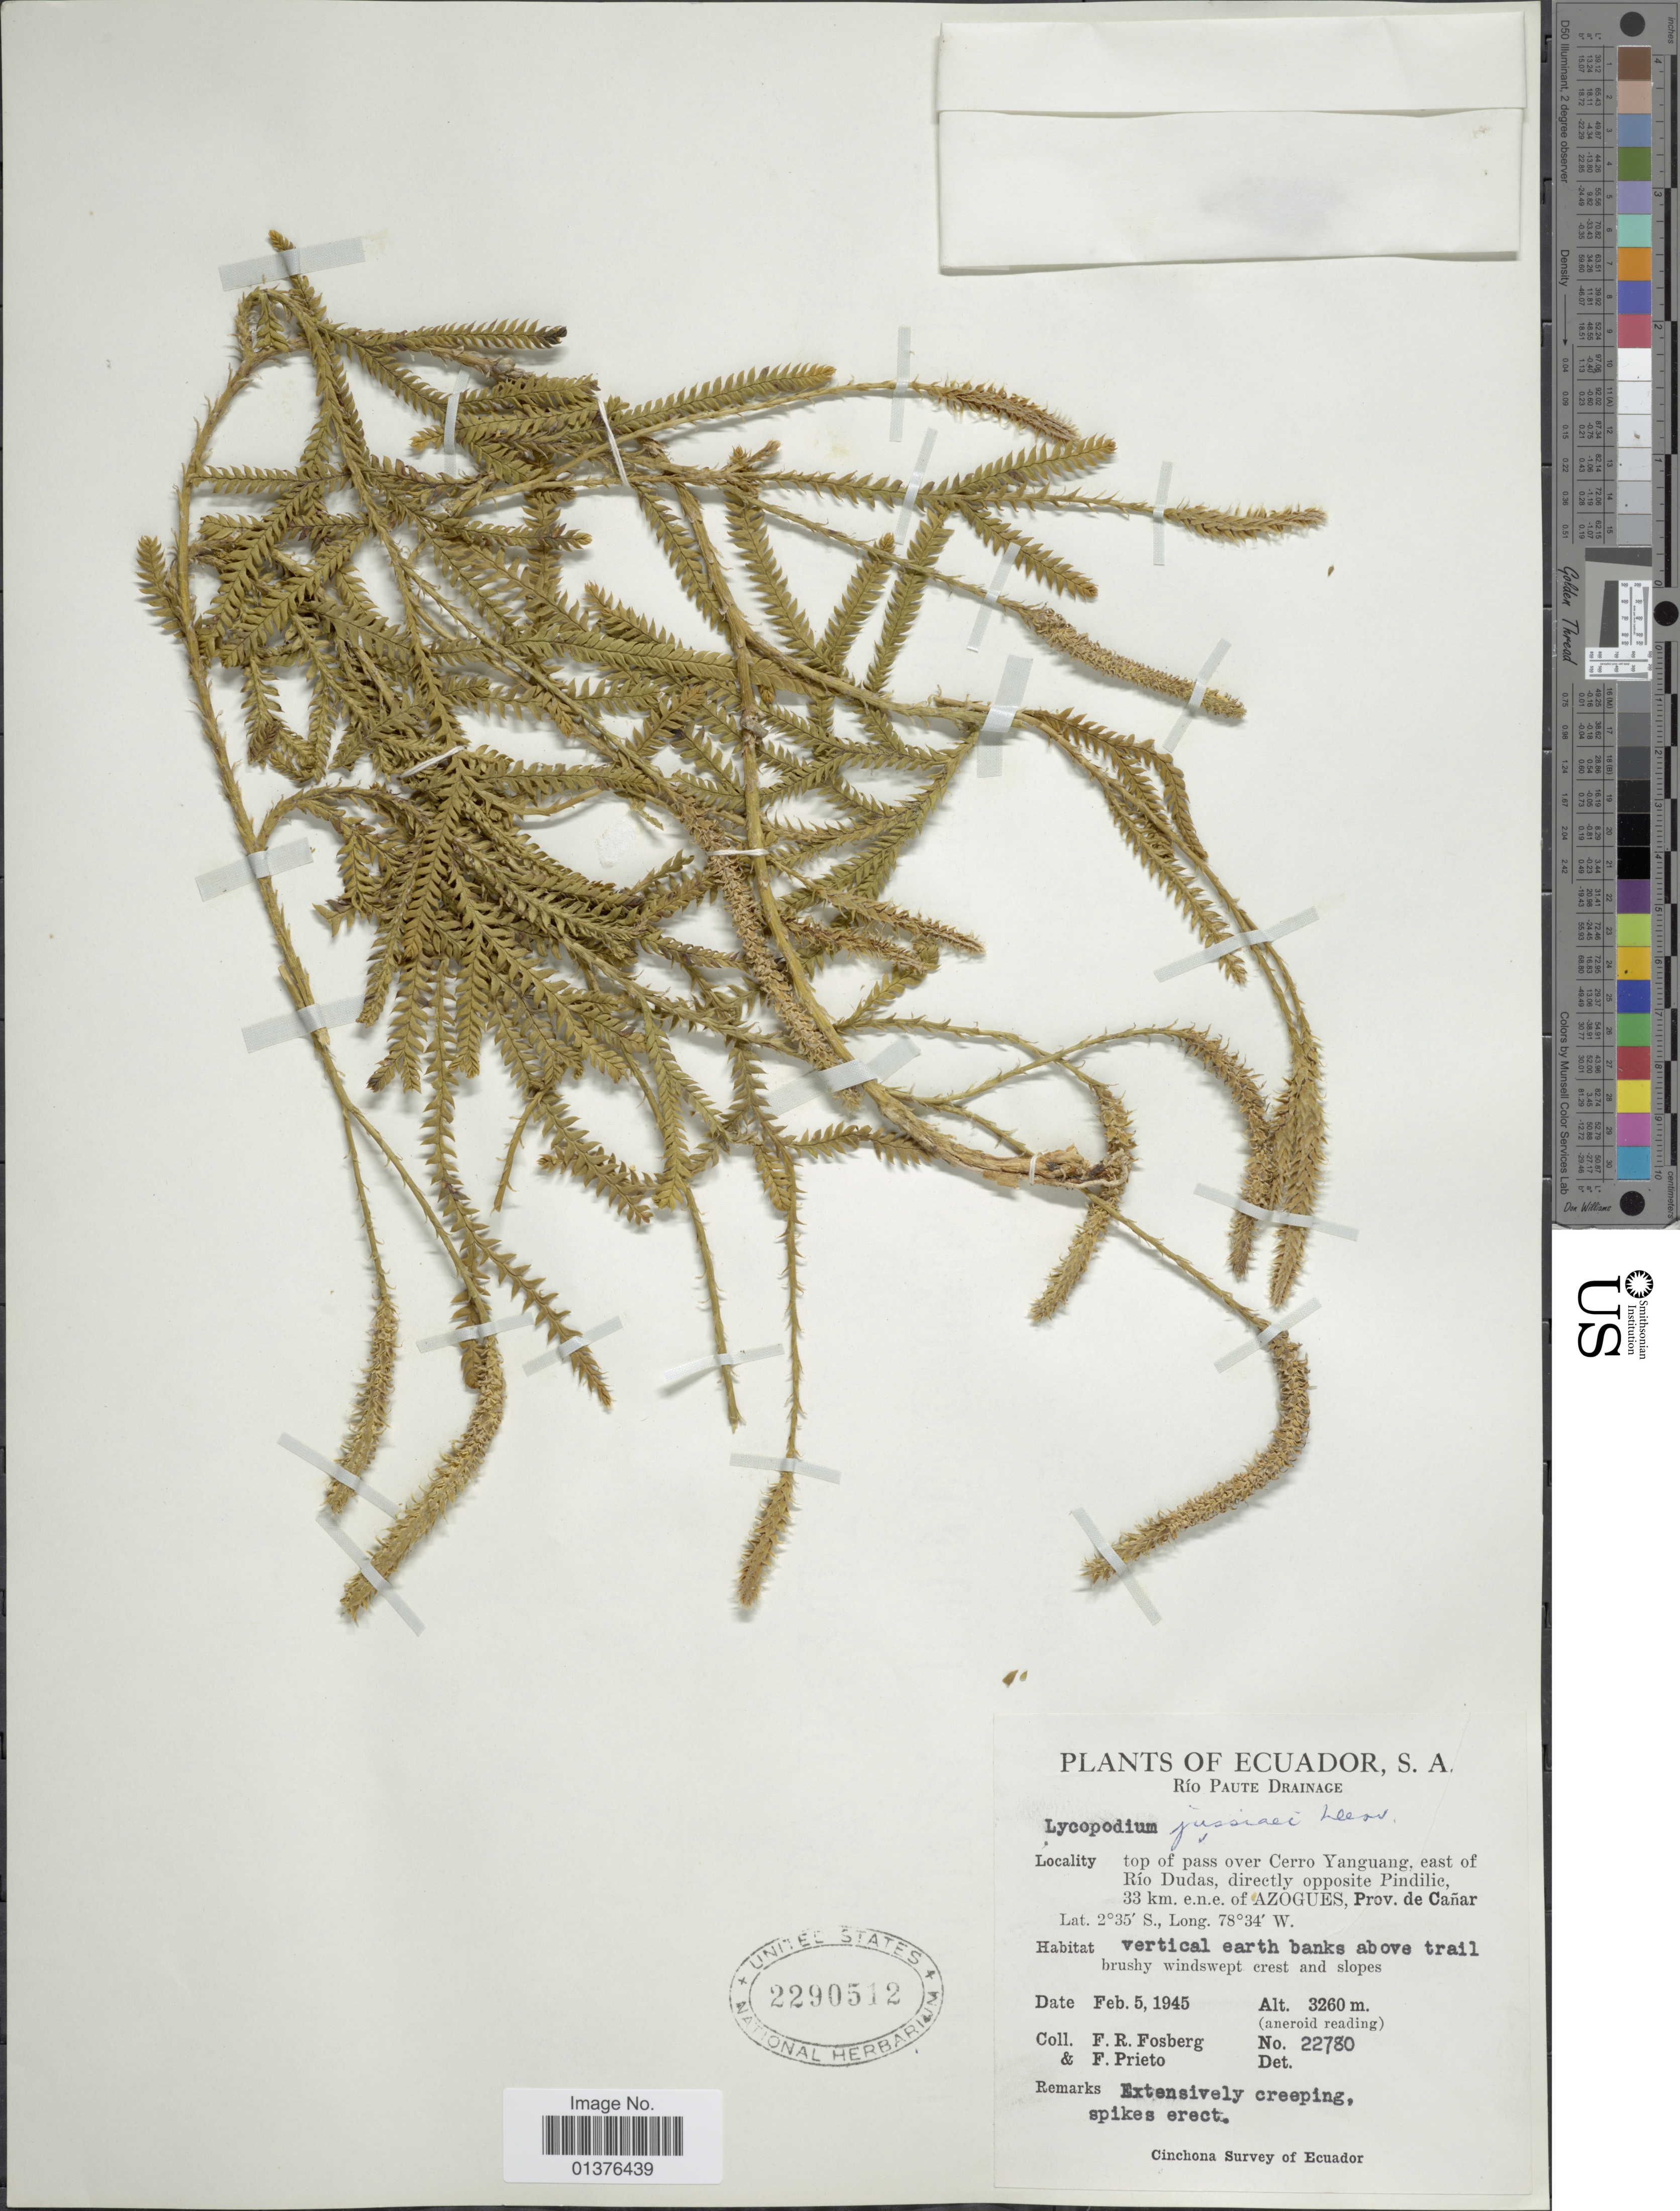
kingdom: Plantae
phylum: Tracheophyta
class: Lycopodiopsida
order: Lycopodiales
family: Lycopodiaceae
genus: Diphasium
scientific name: Diphasium jussiaei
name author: (Desv.) C. Presl ex Rothm.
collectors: F. R. Fosberg & F. Prieto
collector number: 22780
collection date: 1945-02-05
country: Ecuador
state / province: Cañar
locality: Rio Paute Drainage, top of pass over CerroYanguang, east of Rio Dudas, directly oppiste Pindilie, 33km ene of Azogues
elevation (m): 3260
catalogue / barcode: US 2290512